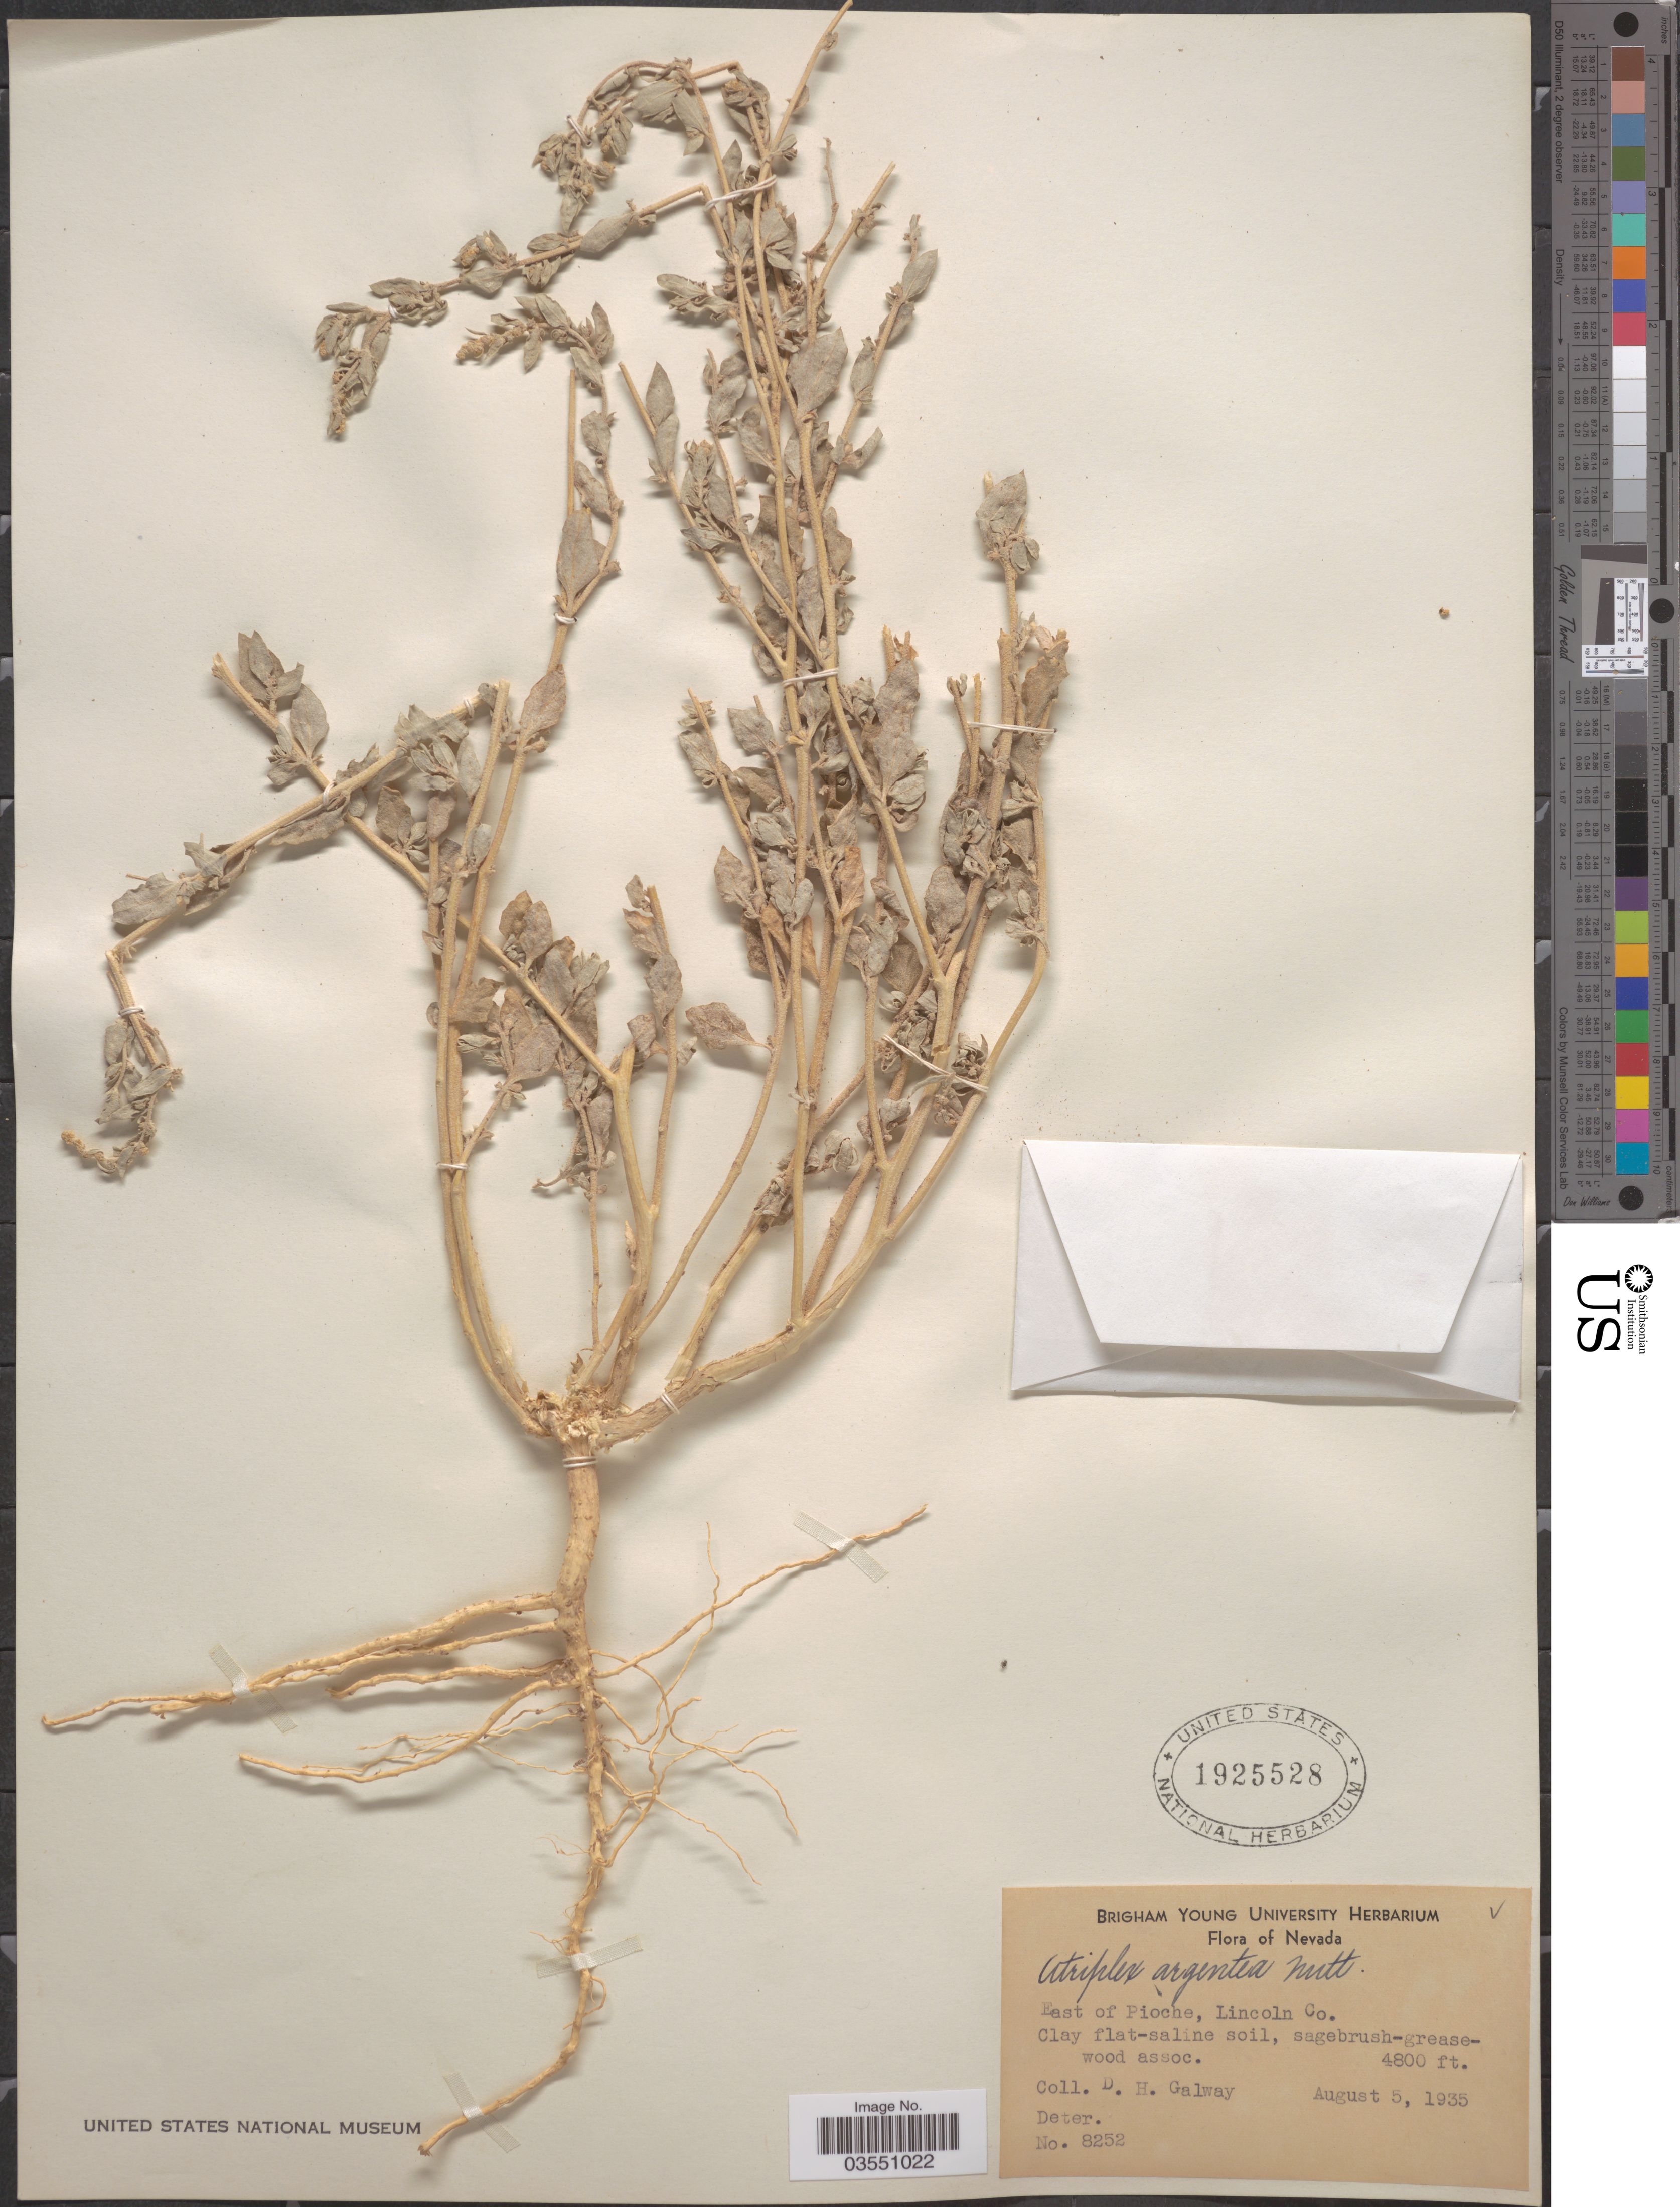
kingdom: Plantae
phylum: Tracheophyta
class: Magnoliopsida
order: Caryophyllales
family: Amaranthaceae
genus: Atriplex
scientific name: Atriplex argentea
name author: Nutt.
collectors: D. Galway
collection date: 1935-08-05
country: United States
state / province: Nevada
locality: East of Pioche, Lincoln Co.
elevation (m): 1463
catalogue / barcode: US 1925528